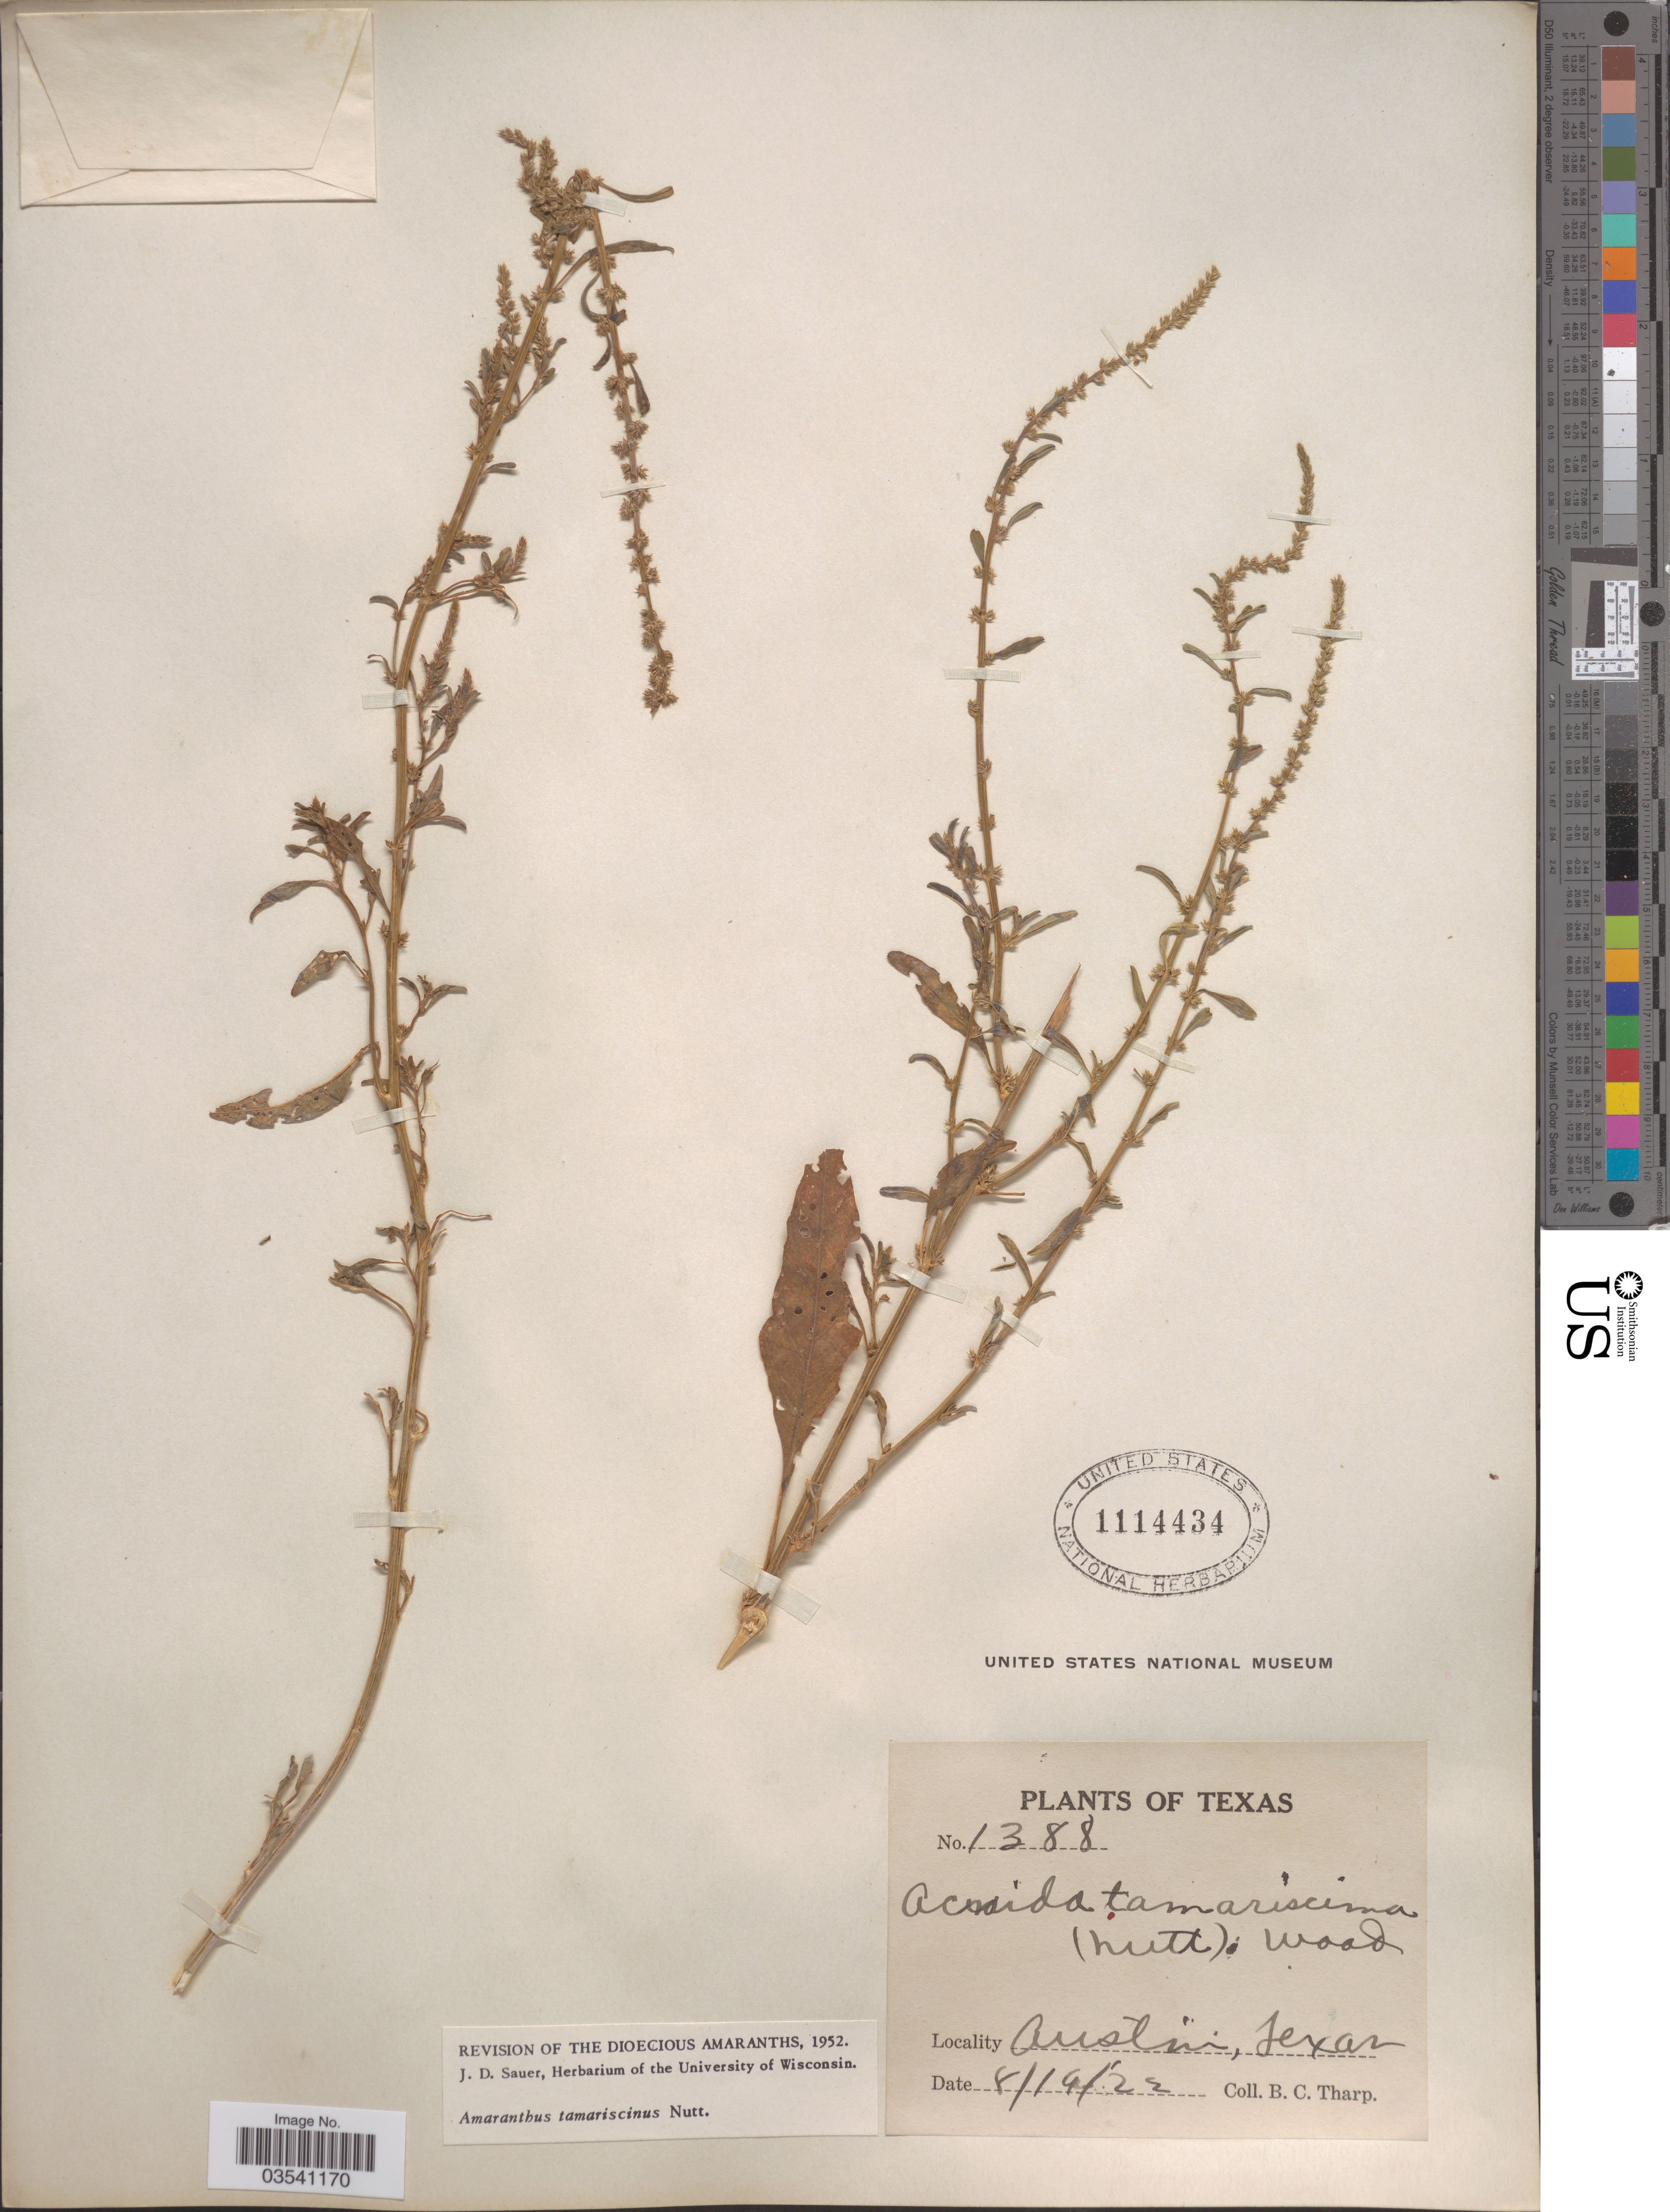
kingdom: Plantae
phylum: Tracheophyta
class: Magnoliopsida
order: Caryophyllales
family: Amaranthaceae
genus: Amaranthus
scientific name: Amaranthus tamariscinus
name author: Nutt.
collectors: B. C. Tharp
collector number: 1388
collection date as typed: Transcribed d/m/y: 19/8/22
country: United States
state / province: Texas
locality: Austin.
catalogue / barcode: US 1114434